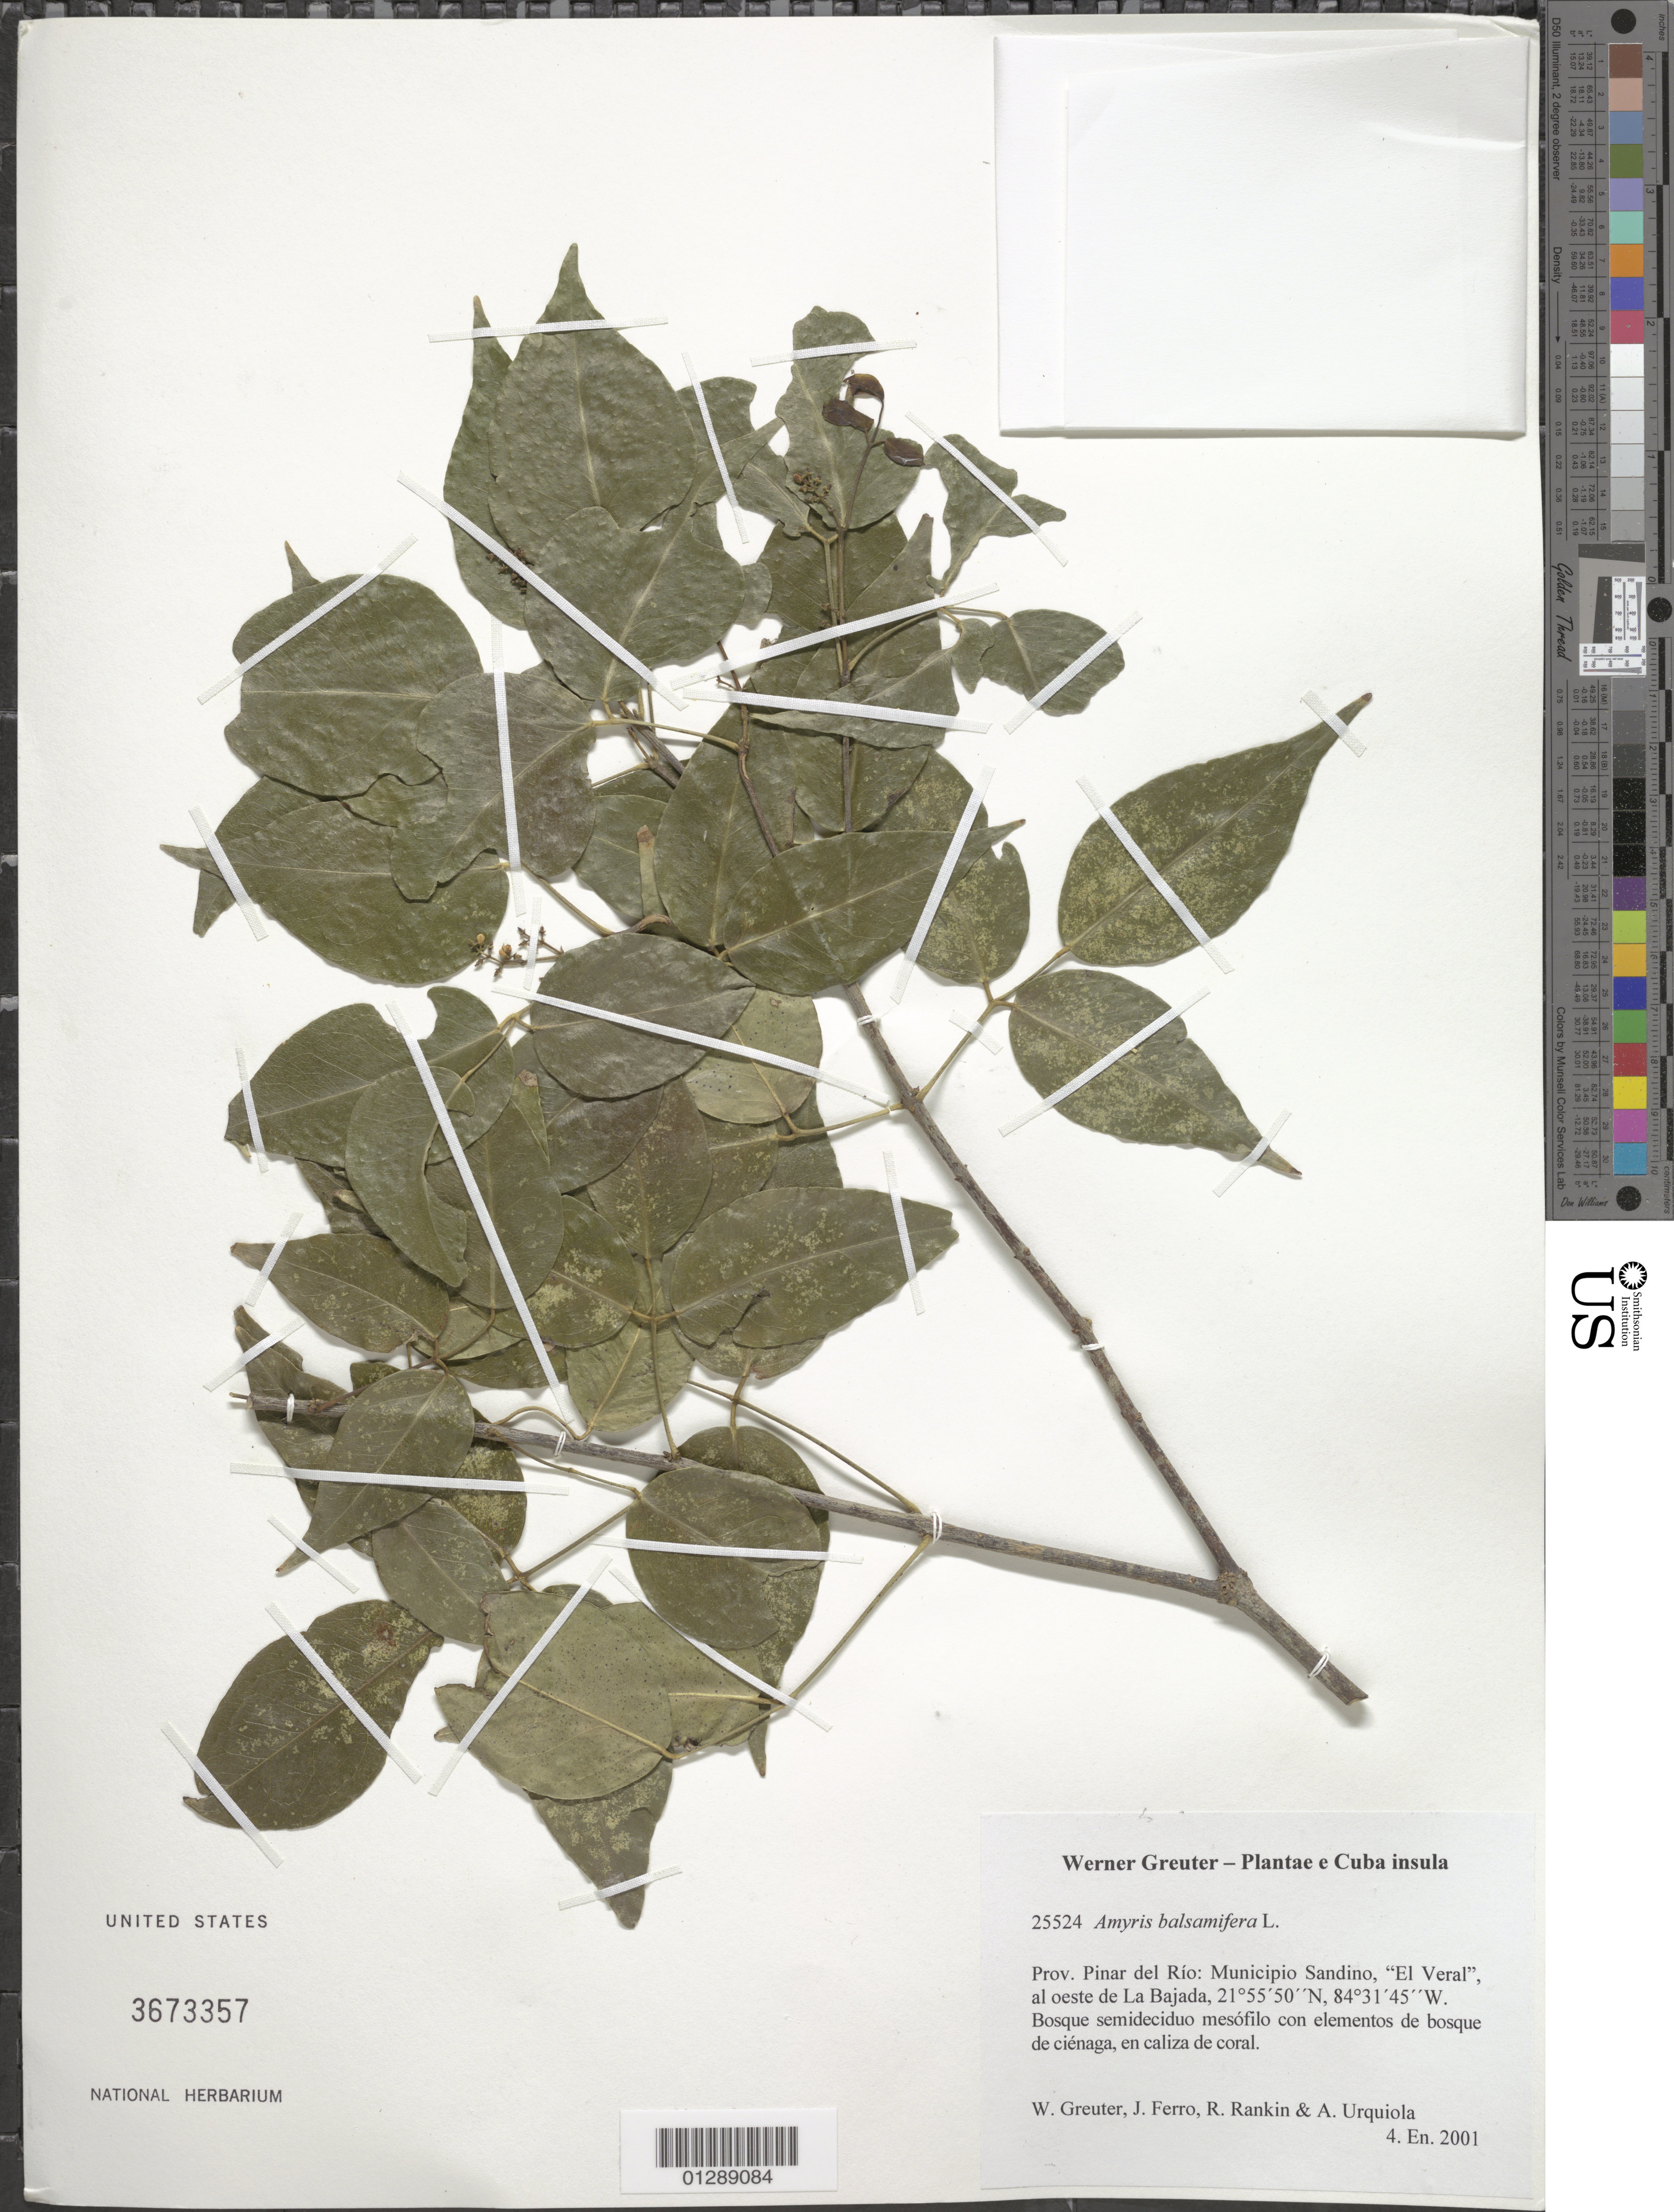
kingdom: Plantae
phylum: Tracheophyta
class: Magnoliopsida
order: Sapindales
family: Rutaceae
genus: Amyris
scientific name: Amyris balsamifera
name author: L.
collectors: W. R. Greuter, J. Ferro, R. Rankin Rodriguez & A. Urquiola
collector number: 25524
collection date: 2001-01-04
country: Cuba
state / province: Pinar del Rio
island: Cuba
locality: Municipio Sandino, "El Veral" al oeste de La Bajada.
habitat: Bosque semideciduo mesófilo con elementos de bosque de ciénaga, en caliza de coral.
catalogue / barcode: US 3673357